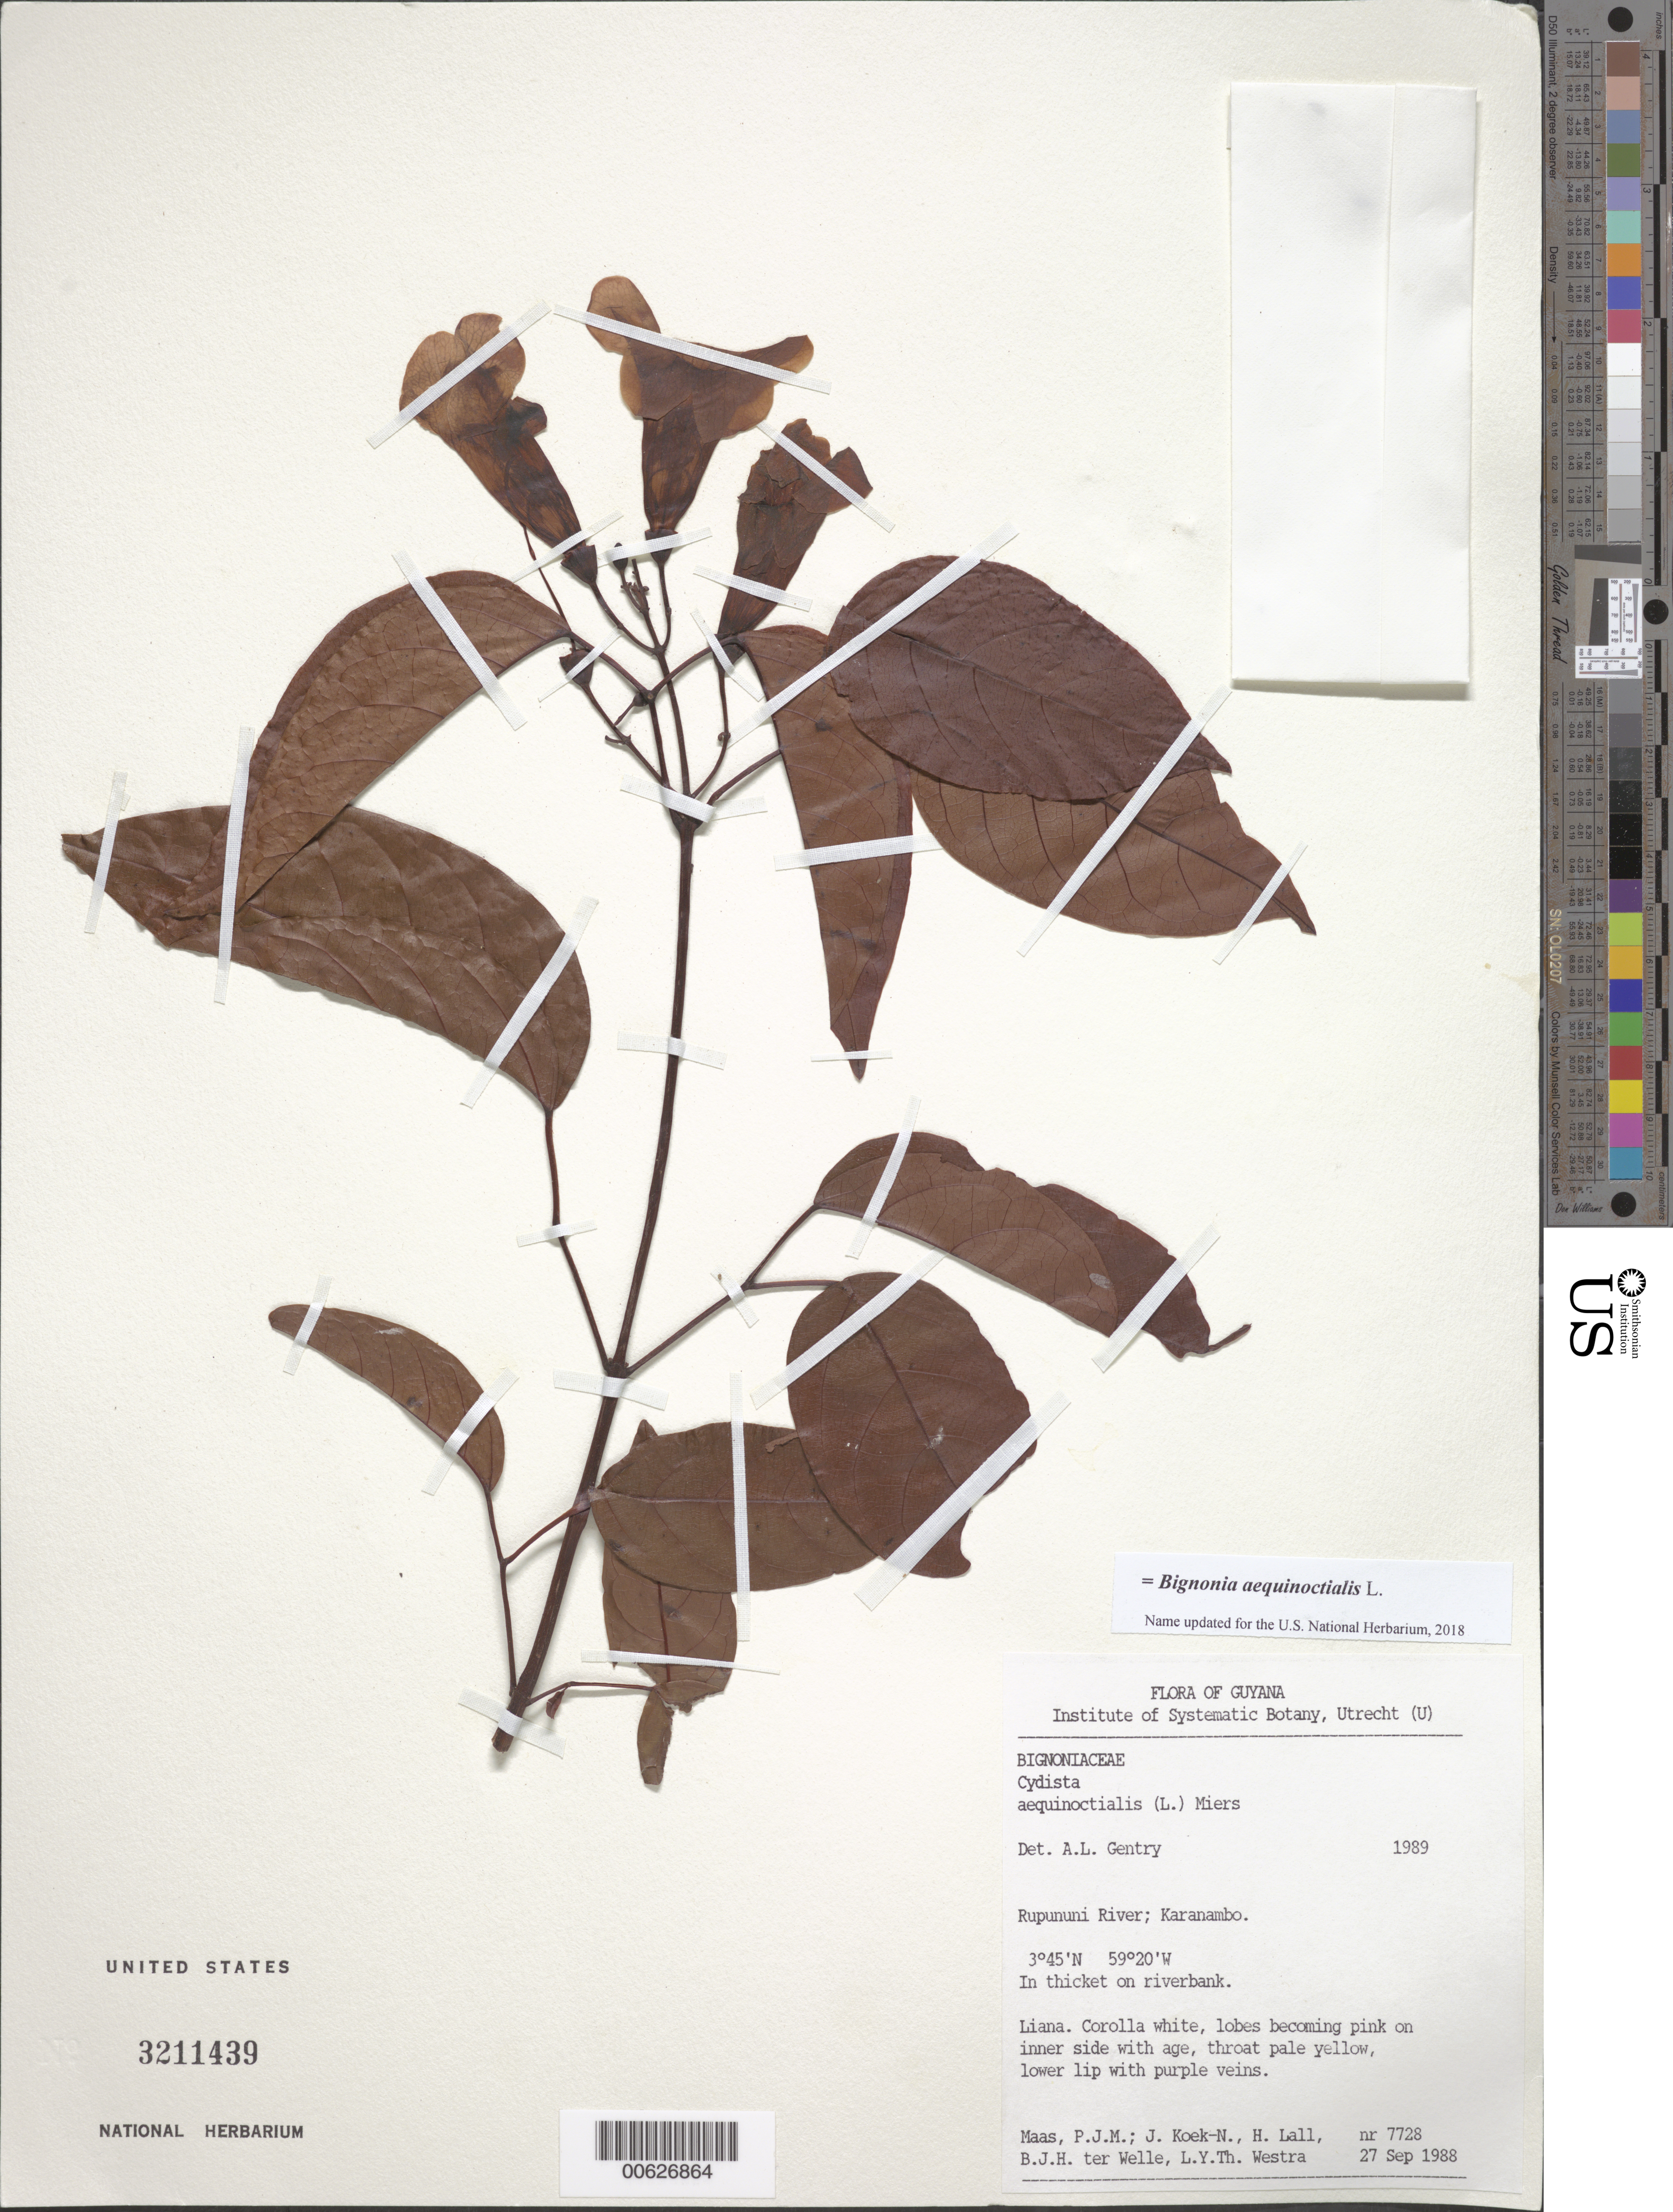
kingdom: Plantae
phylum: Tracheophyta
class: Magnoliopsida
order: Lamiales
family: Bignoniaceae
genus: Bignonia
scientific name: Bignonia aequinoctialis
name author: L.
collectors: P. Maas, J. Koek-Noorman, H. Lall, B. Welle & L. Y. T. Westra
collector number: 7728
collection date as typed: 27-Sep-88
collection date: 1988-09-27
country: Guyana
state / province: U. Takutu-U. Essequibo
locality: Karanambo to Kwaimatta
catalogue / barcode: US 3211439